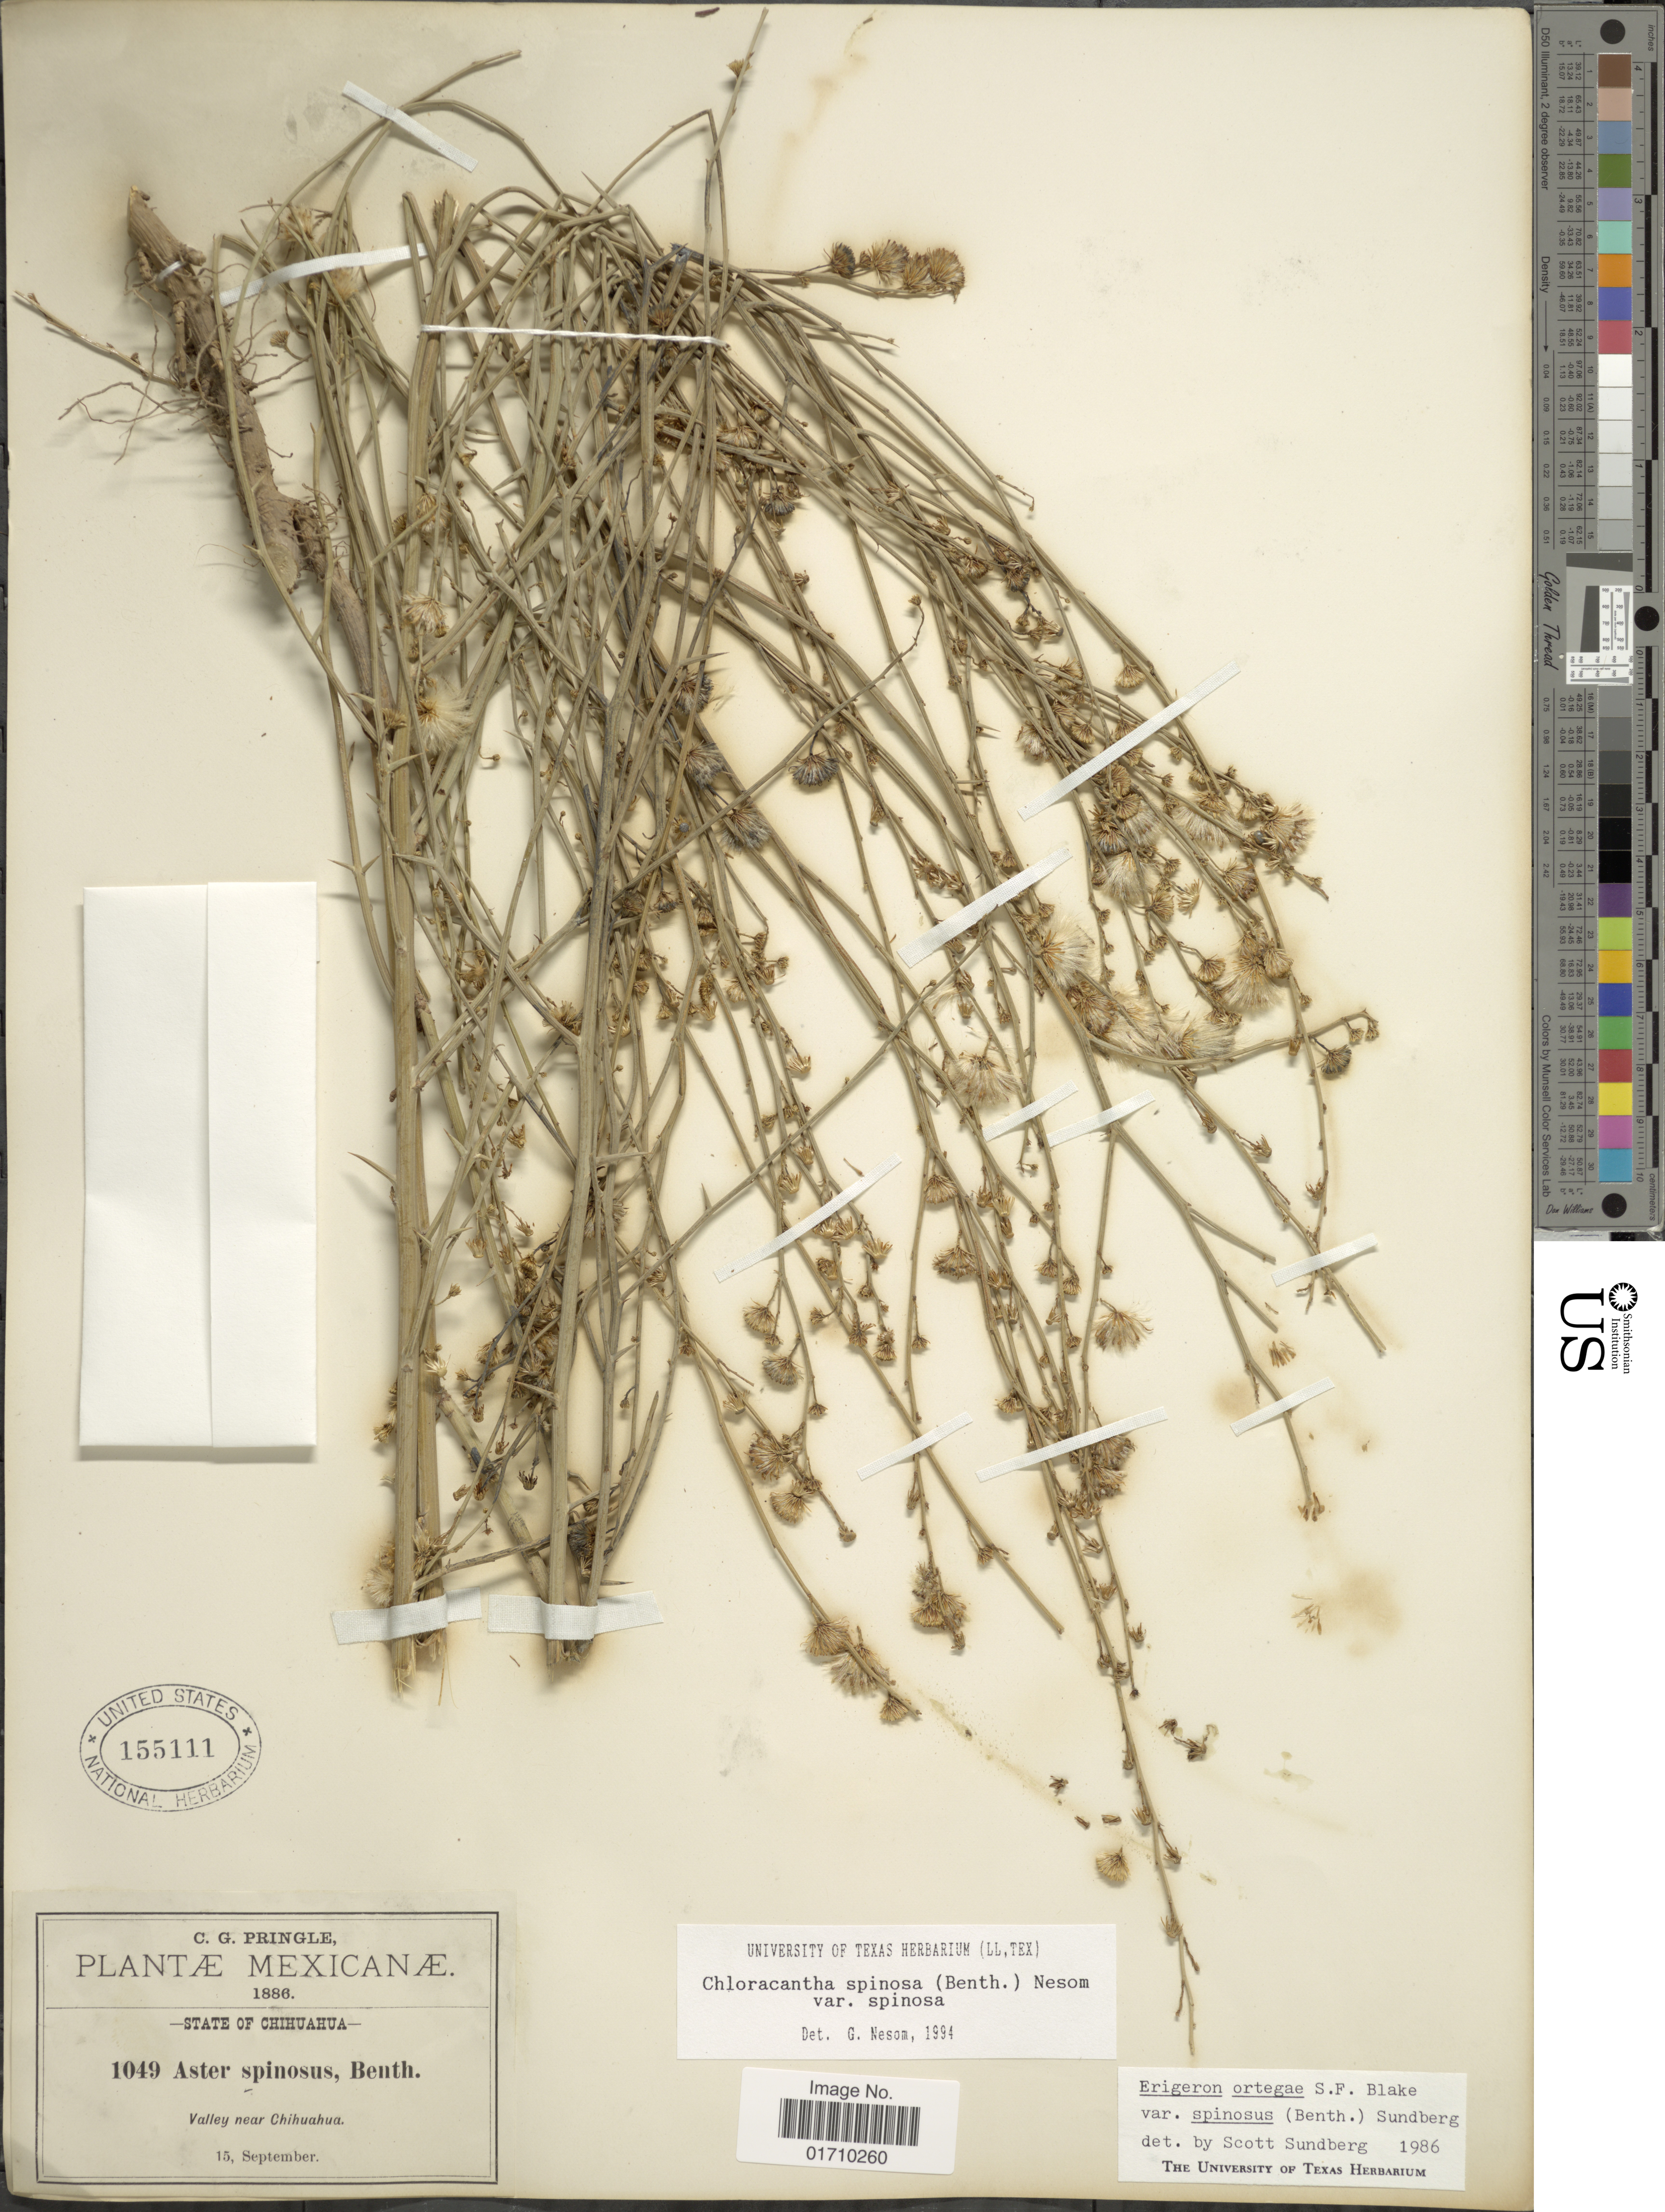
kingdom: Plantae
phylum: Tracheophyta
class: Magnoliopsida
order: Asterales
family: Asteraceae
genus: Chloracantha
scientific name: Chloracantha spinosa var. spinosa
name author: (Benth.) G.L. Nesom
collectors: C. G. Pringle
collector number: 1049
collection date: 1886-09-15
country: Mexico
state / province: Chihuahua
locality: Valley near Chihuahua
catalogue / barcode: US 155111